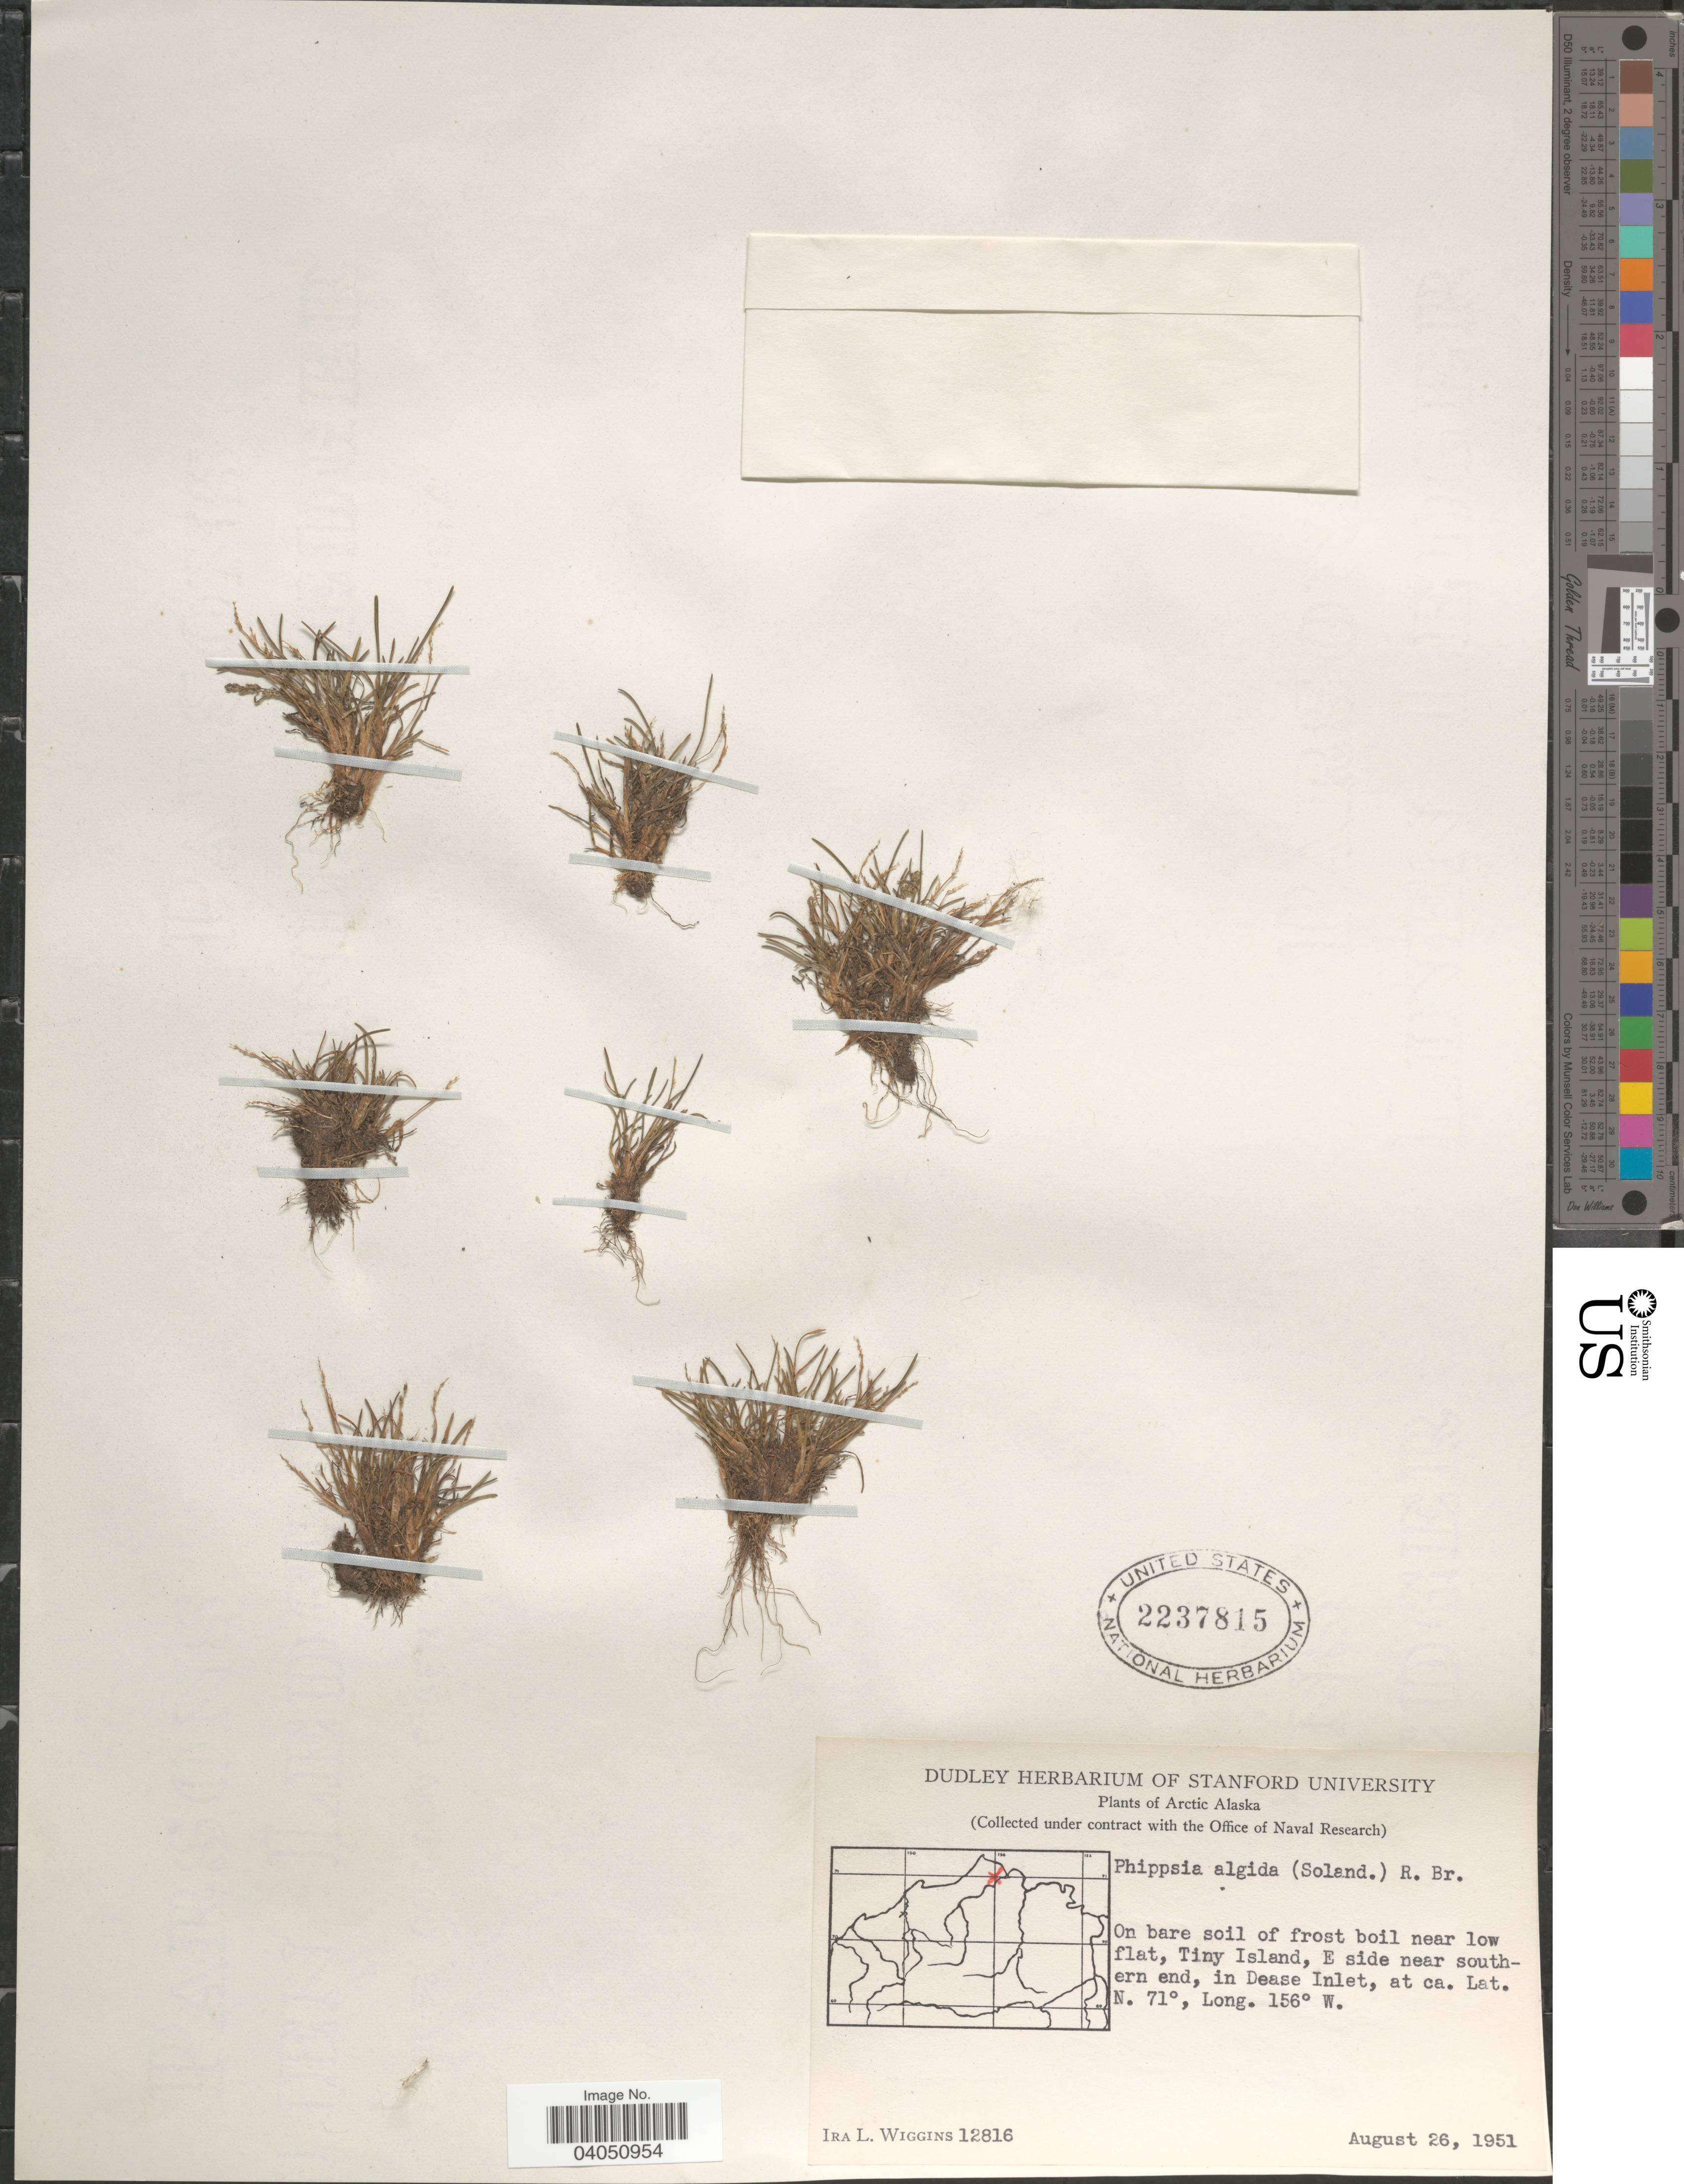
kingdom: Plantae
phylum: Tracheophyta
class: Liliopsida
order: Poales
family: Poaceae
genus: Phippsia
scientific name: Phippsia algida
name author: (Sol.) R. Br.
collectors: I. L. Wiggins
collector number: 12816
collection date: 1951-08-26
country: United States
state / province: Alaska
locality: Arctic Alaska. Near low flat, Tiny Island, E side near southern end, in Dease Inlet.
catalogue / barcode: US 2237815